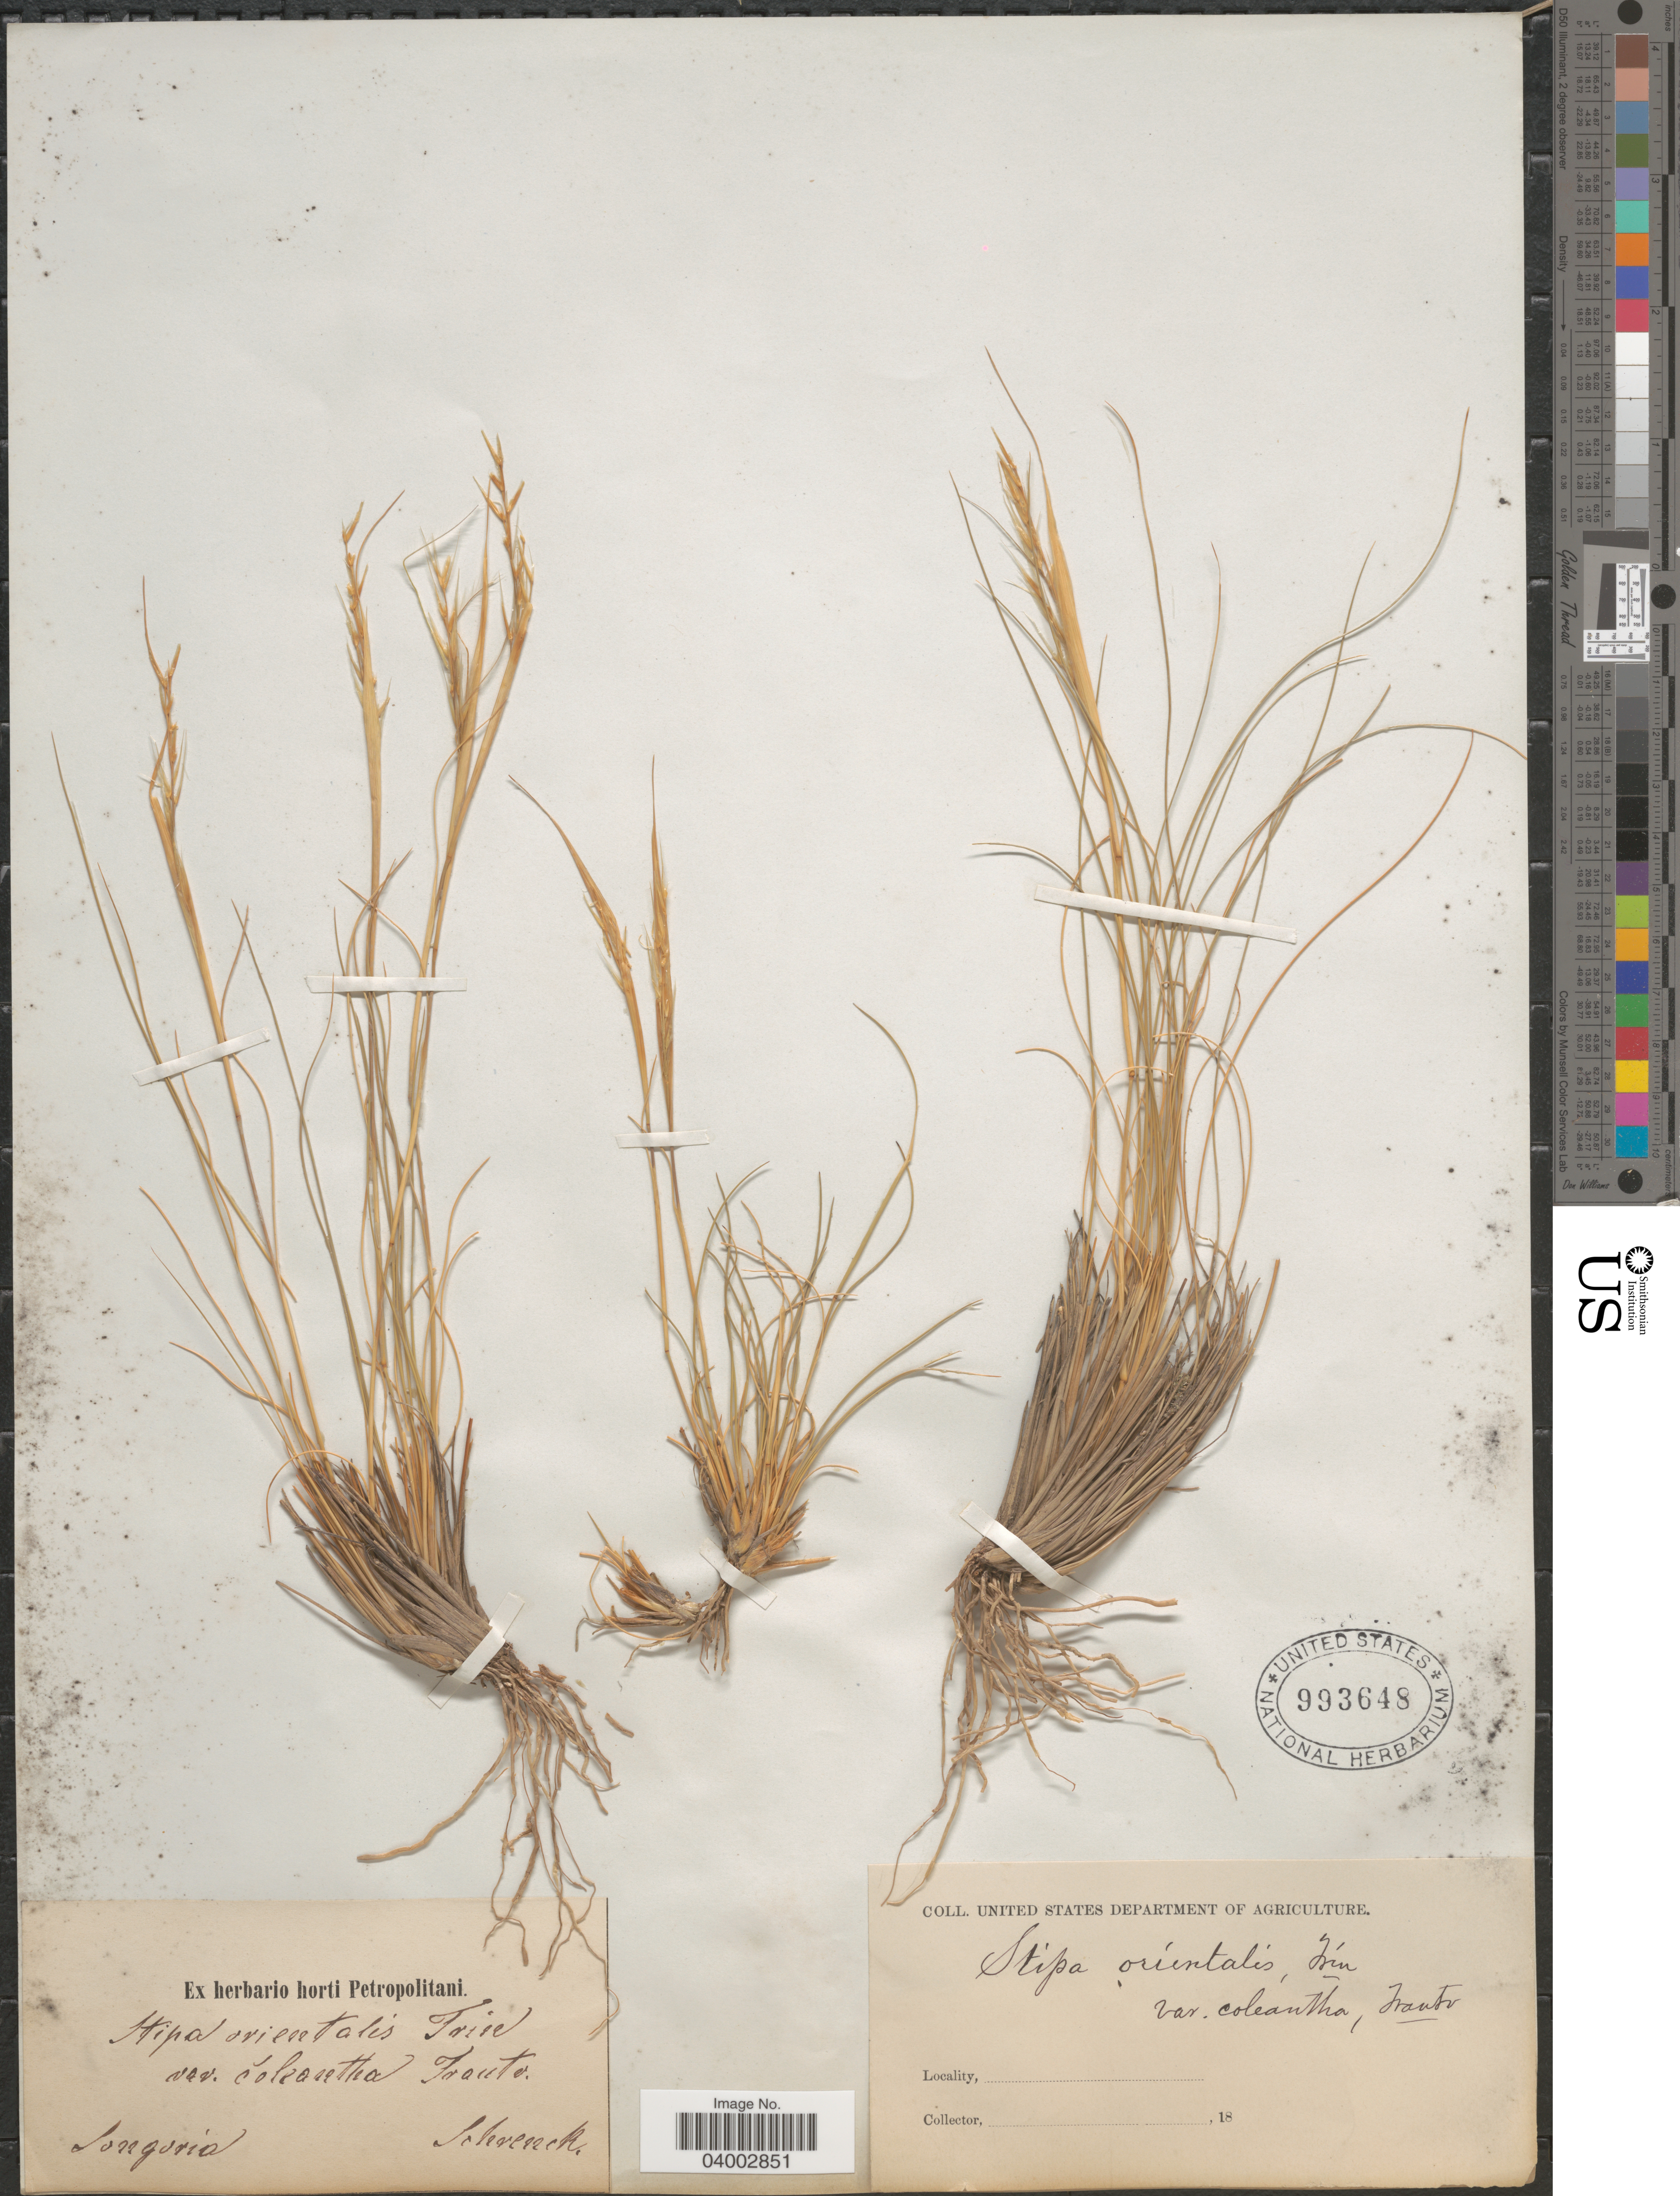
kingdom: Plantae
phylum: Tracheophyta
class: Liliopsida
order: Poales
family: Poaceae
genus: Stipa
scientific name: Stipa orientalis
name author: Trin.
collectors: -- Schrenck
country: Kazakhstan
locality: Songoria.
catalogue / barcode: US 993648